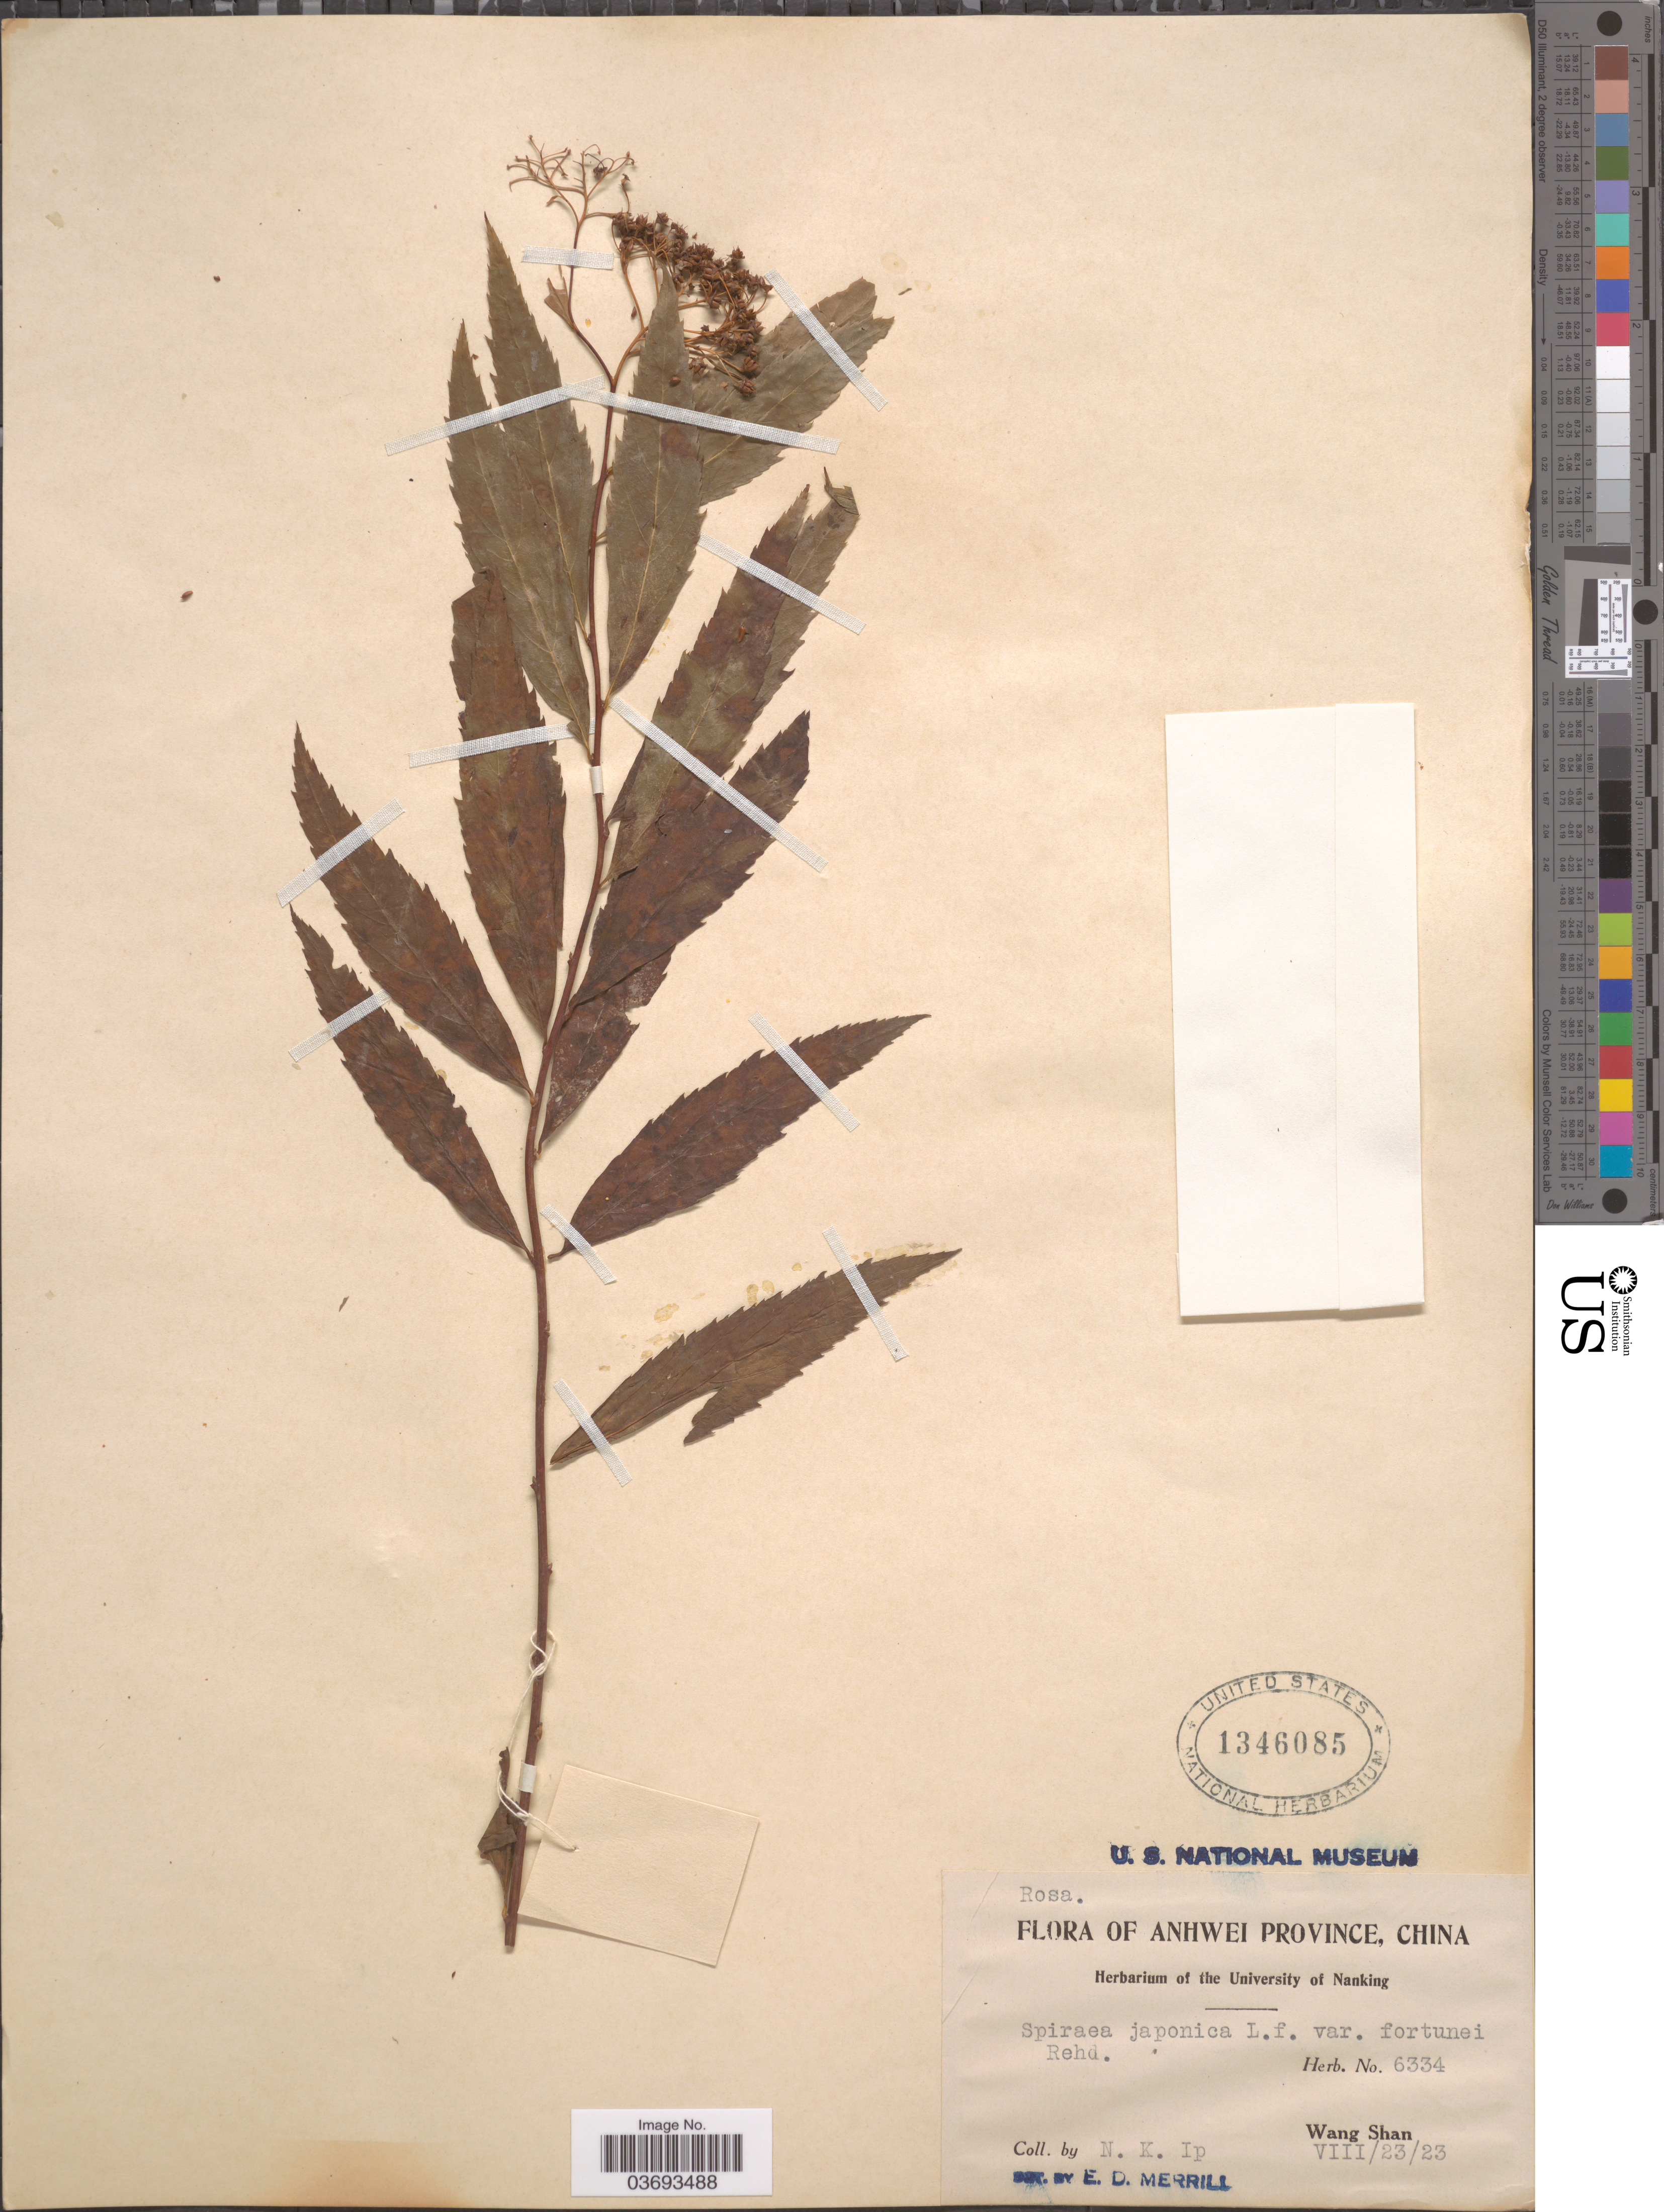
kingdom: Plantae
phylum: Tracheophyta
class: Magnoliopsida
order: Rosales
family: Rosaceae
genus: Spiraea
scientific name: Spiraea japonica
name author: L. f.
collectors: N. Ip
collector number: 6334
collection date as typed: Transcribed d/m/y: 23/8/23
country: China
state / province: Anhui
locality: Anhwei Province. Wang Shan.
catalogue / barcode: US 1346085